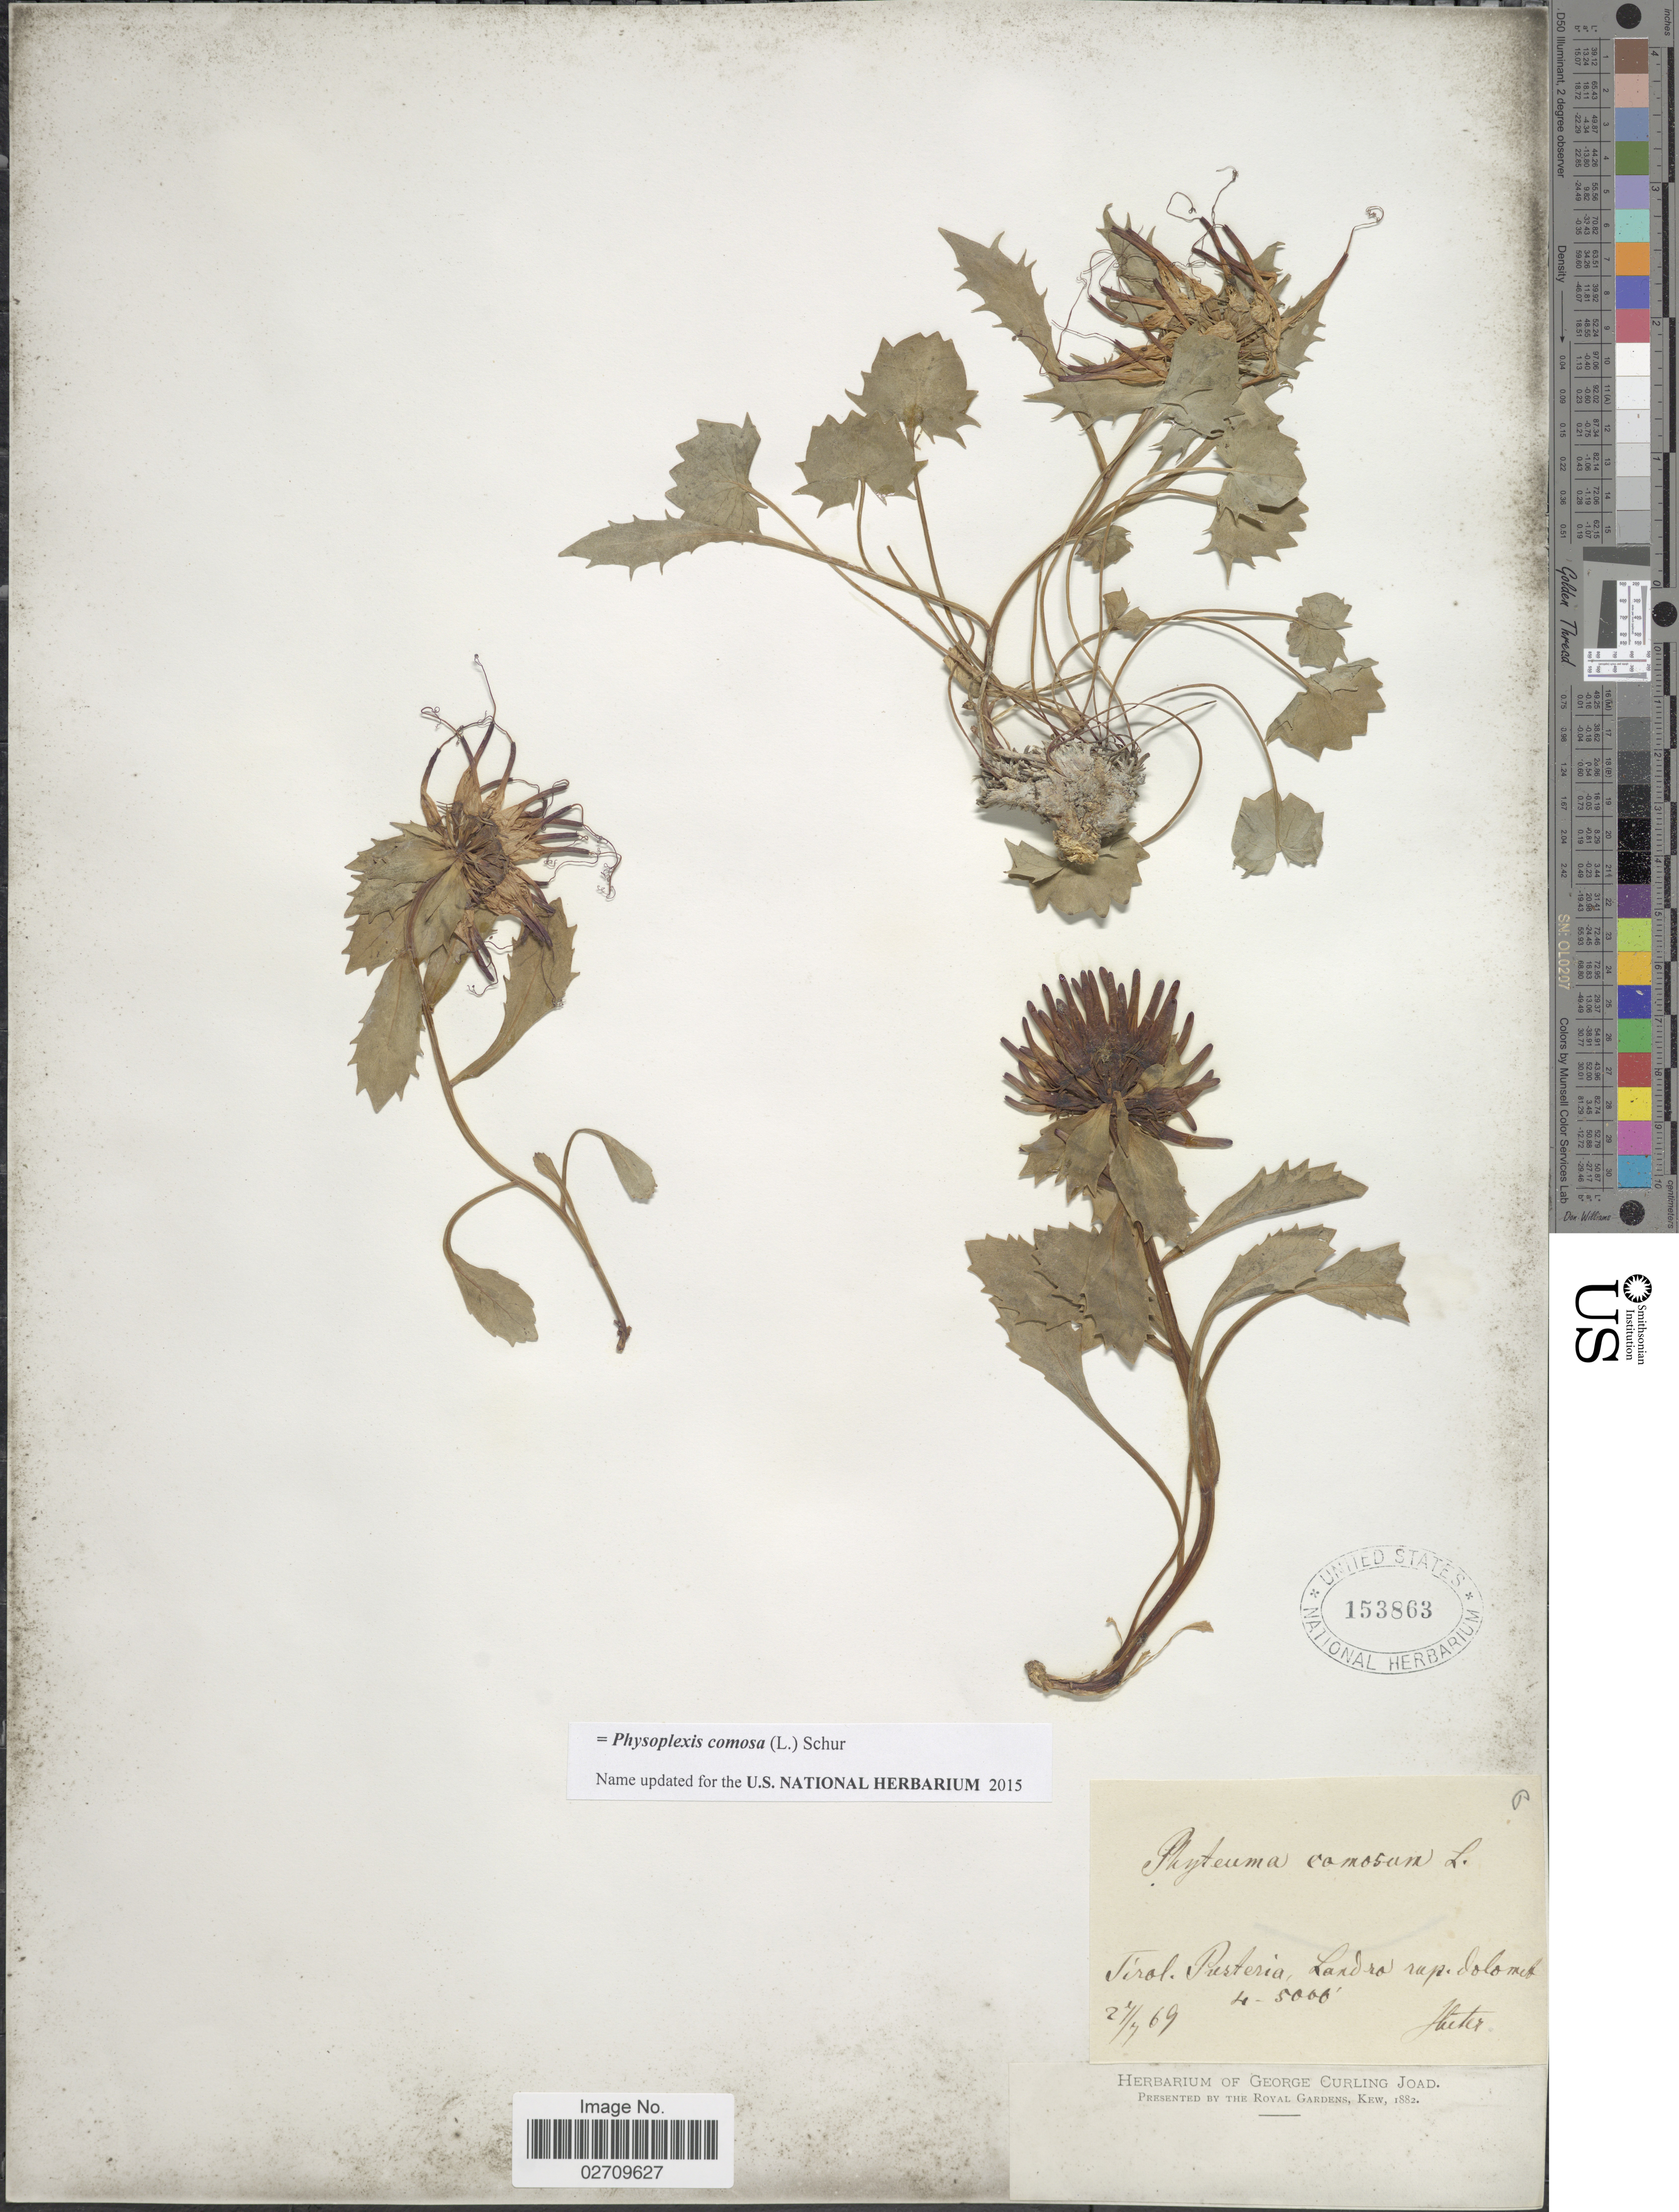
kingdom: Plantae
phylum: Tracheophyta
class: Magnoliopsida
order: Asterales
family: Campanulaceae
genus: Physoplexis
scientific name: Physoplexis comosa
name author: (L.) Schur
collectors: -. Huter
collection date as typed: Transcribed d/m/y: 27/7/69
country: Italy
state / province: Trentino-Alto Adige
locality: Tirol, Pusteria, Landro rup. Dolomet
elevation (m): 1219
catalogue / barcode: US 153863